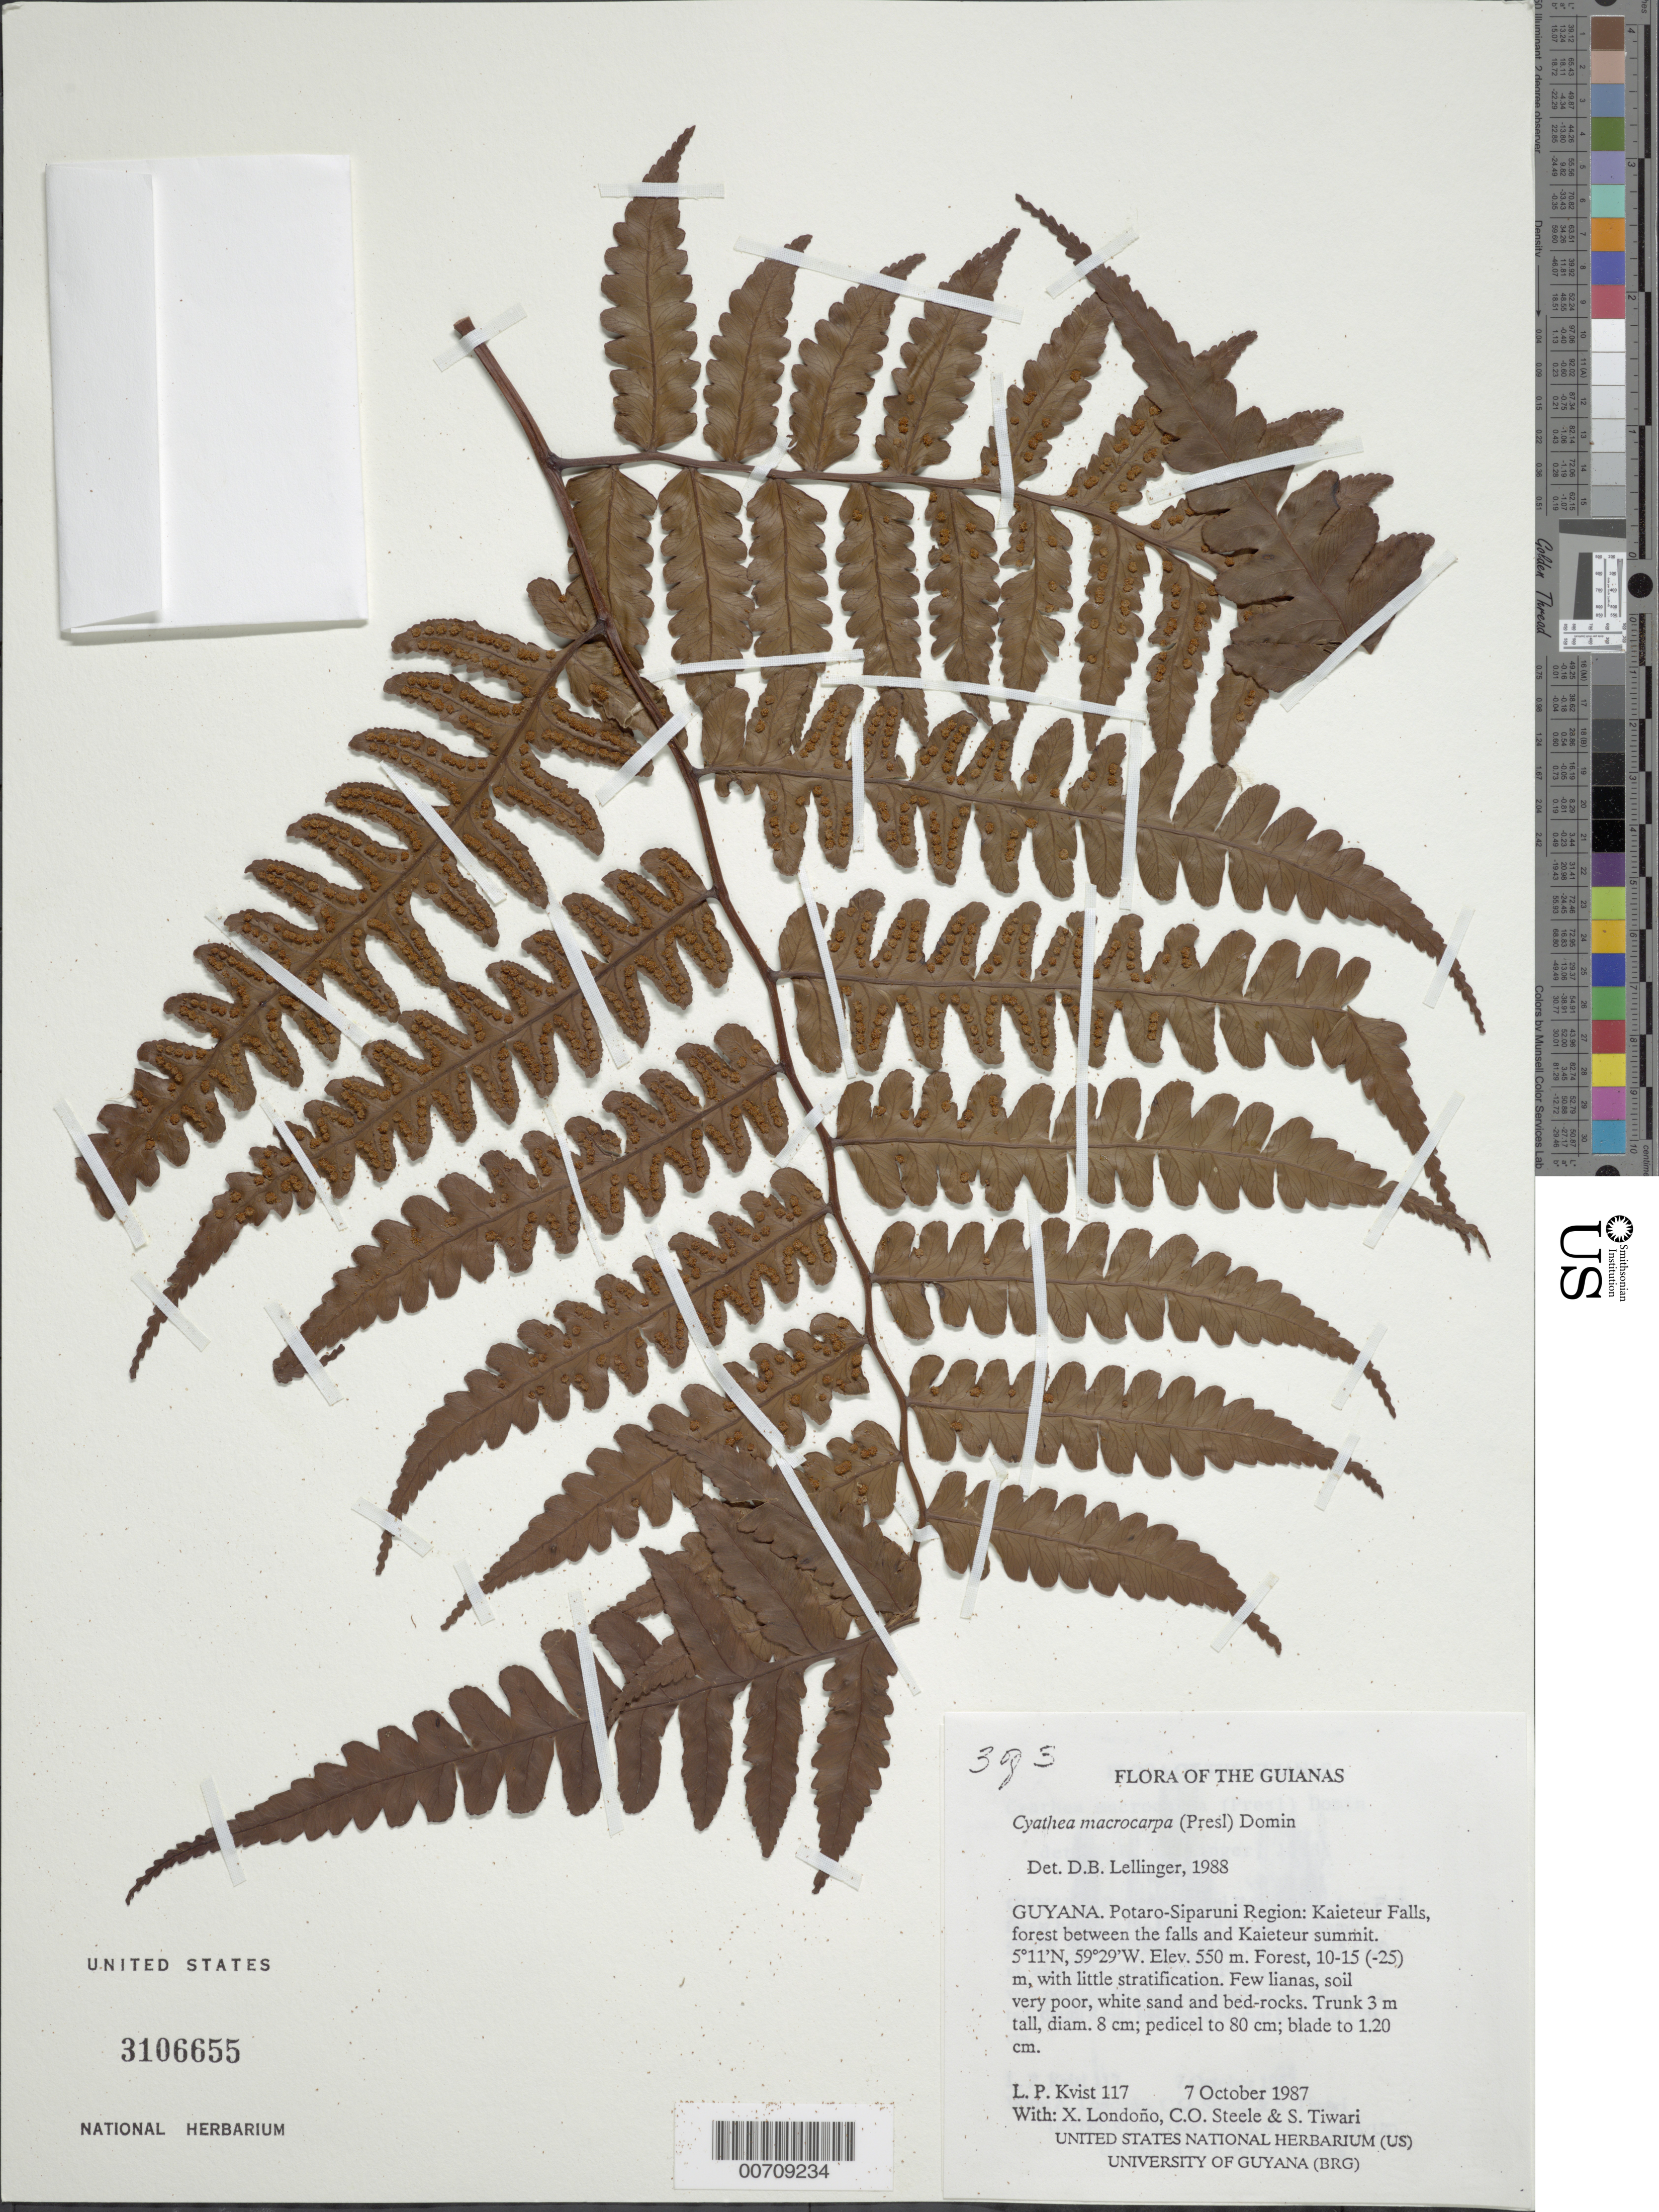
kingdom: Plantae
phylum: Tracheophyta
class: Polypodiopsida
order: Cyatheales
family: Cyatheaceae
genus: Cyathea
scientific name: Cyathea macrocarpa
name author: (C. Presl) Domin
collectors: L. P. Kvist, X. Londoño, O. C. Steele & S. Tiwari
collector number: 117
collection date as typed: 7 October 1987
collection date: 1987-10-07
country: Guyana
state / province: Potaro-Siparuni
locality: Kaieteur Falls, between the falls and Kaieteur summit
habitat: Forest, 10-15 (-25) m, with little stratification. Few lianas, soil very poor, white sand and bed-rocks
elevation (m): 550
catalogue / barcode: US 3106655